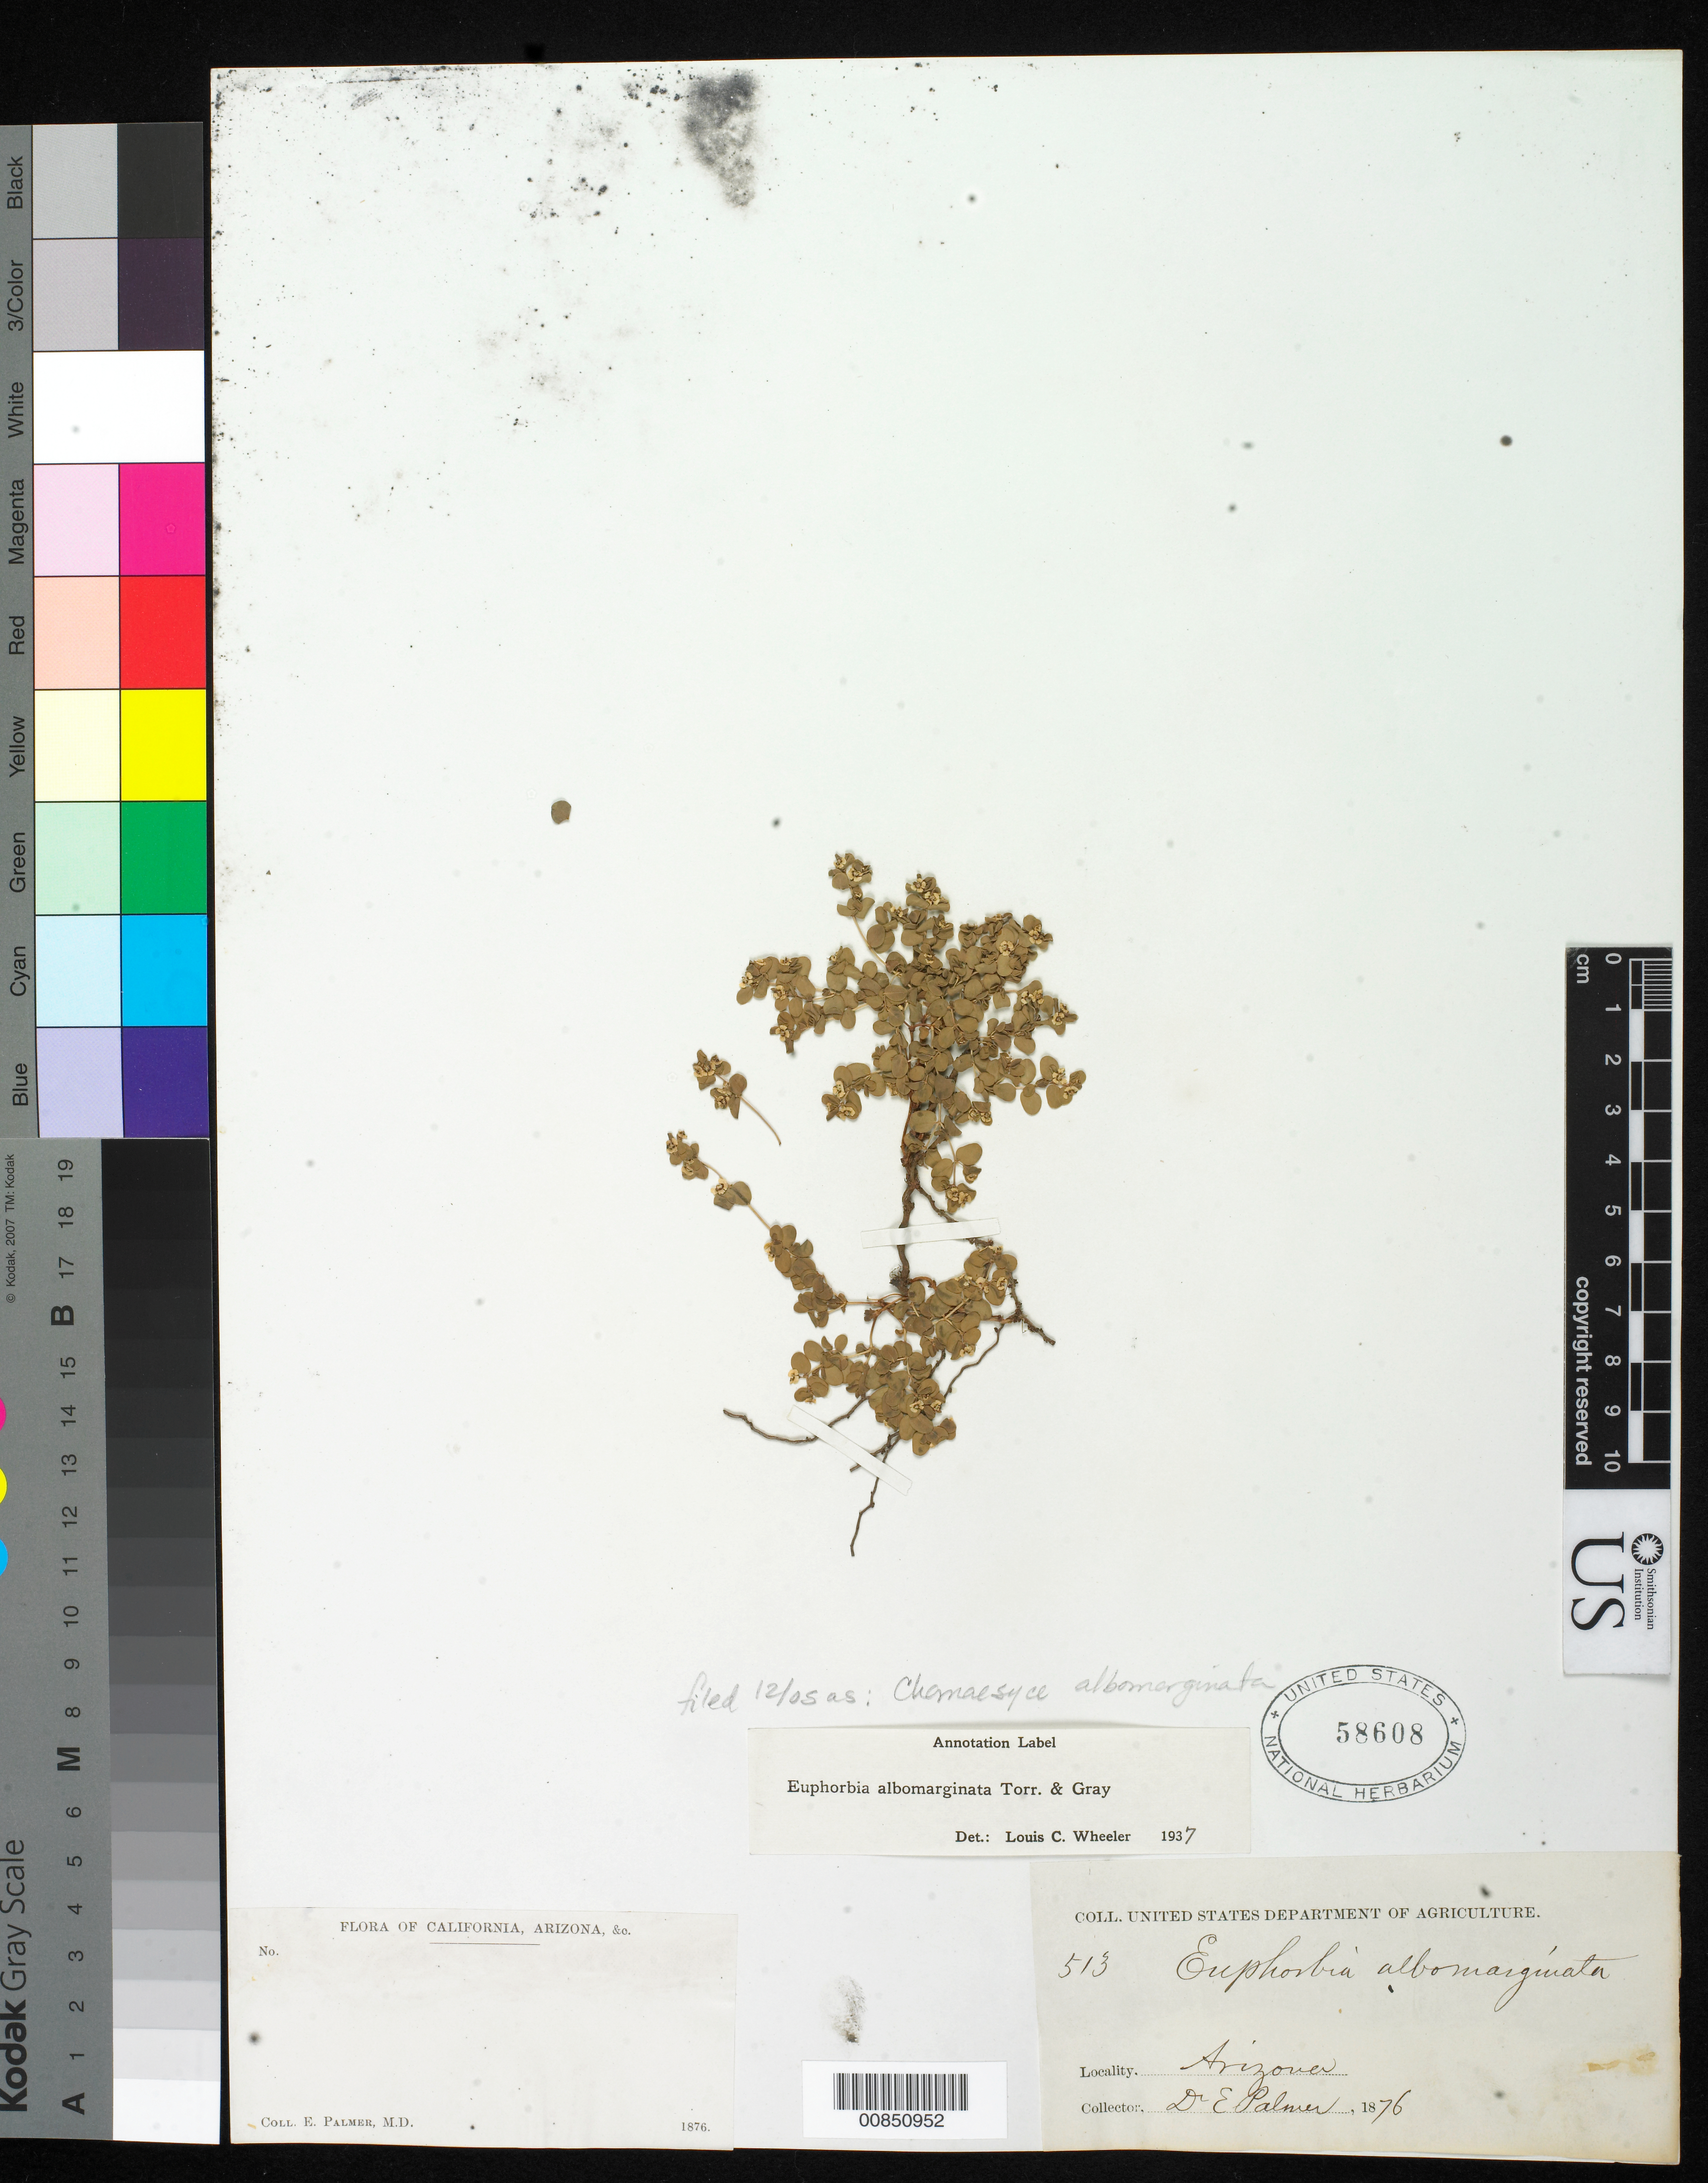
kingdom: Plantae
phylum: Tracheophyta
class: Magnoliopsida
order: Malpighiales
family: Euphorbiaceae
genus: Chamaesyce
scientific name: Chamaesyce albomarginata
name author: (Torr. & A. Gray) Small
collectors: E. Palmer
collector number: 513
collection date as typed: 1876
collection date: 1876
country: United States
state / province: Arizona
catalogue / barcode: US 58608